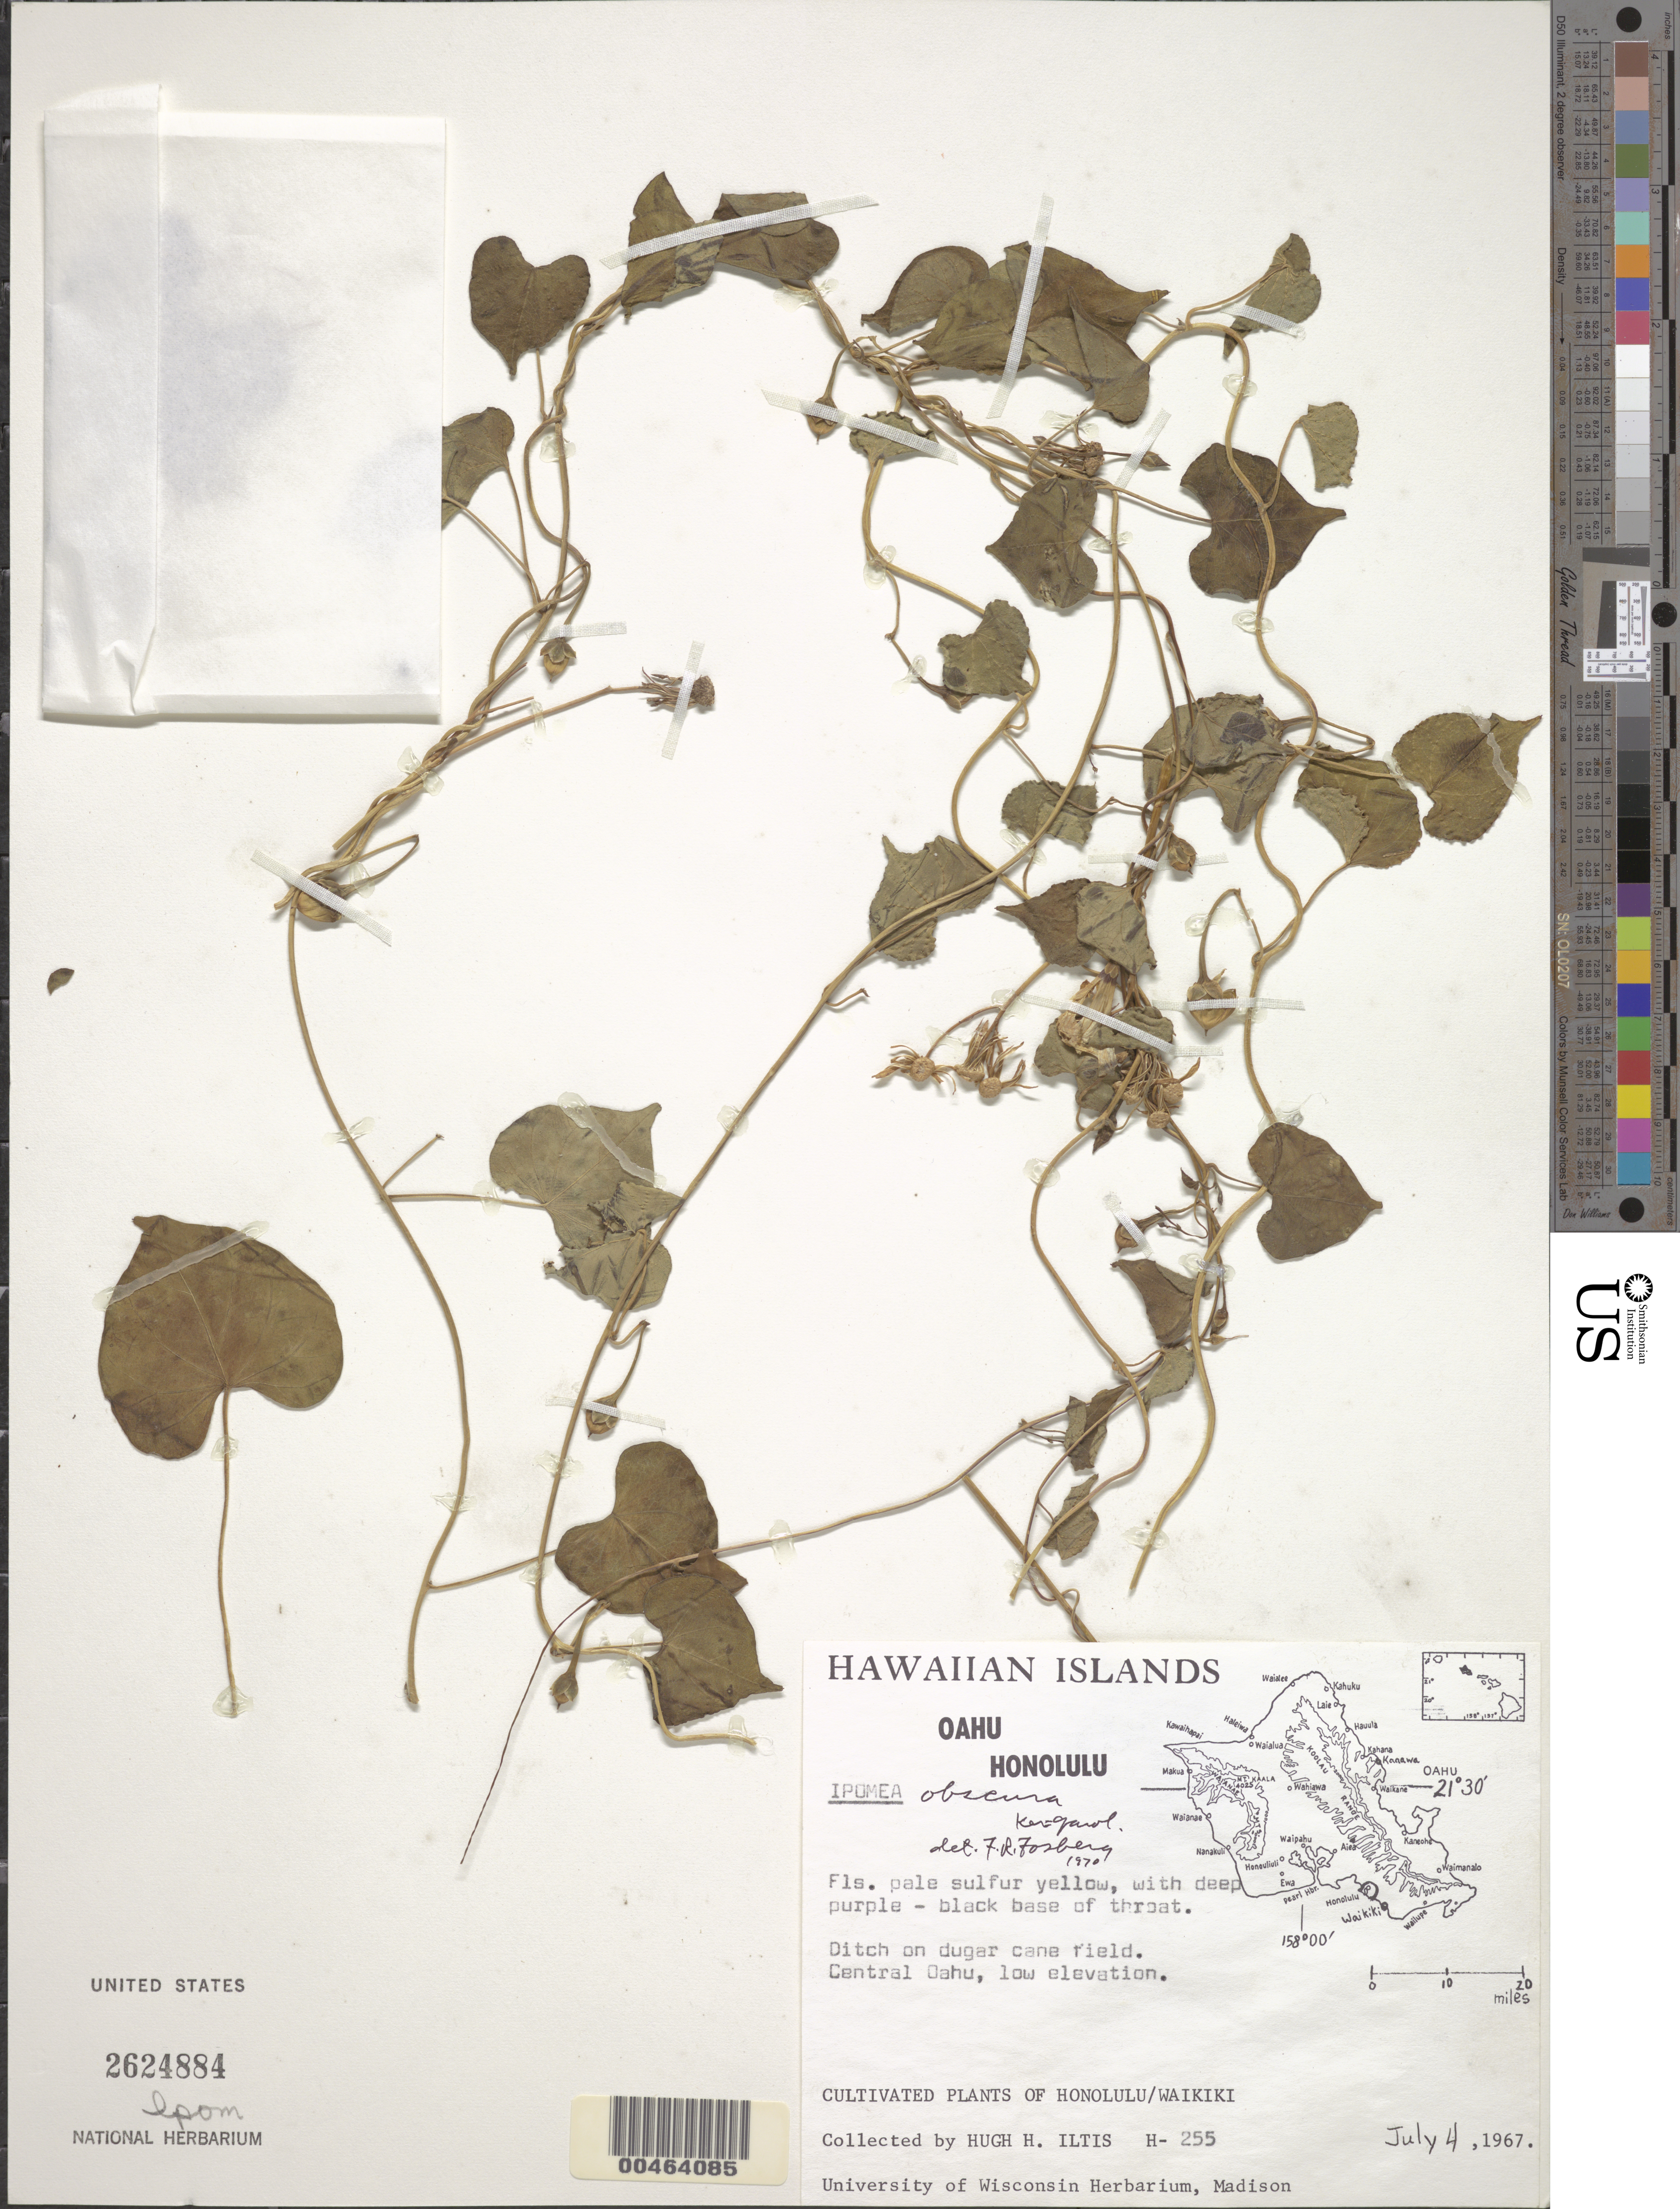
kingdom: Plantae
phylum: Tracheophyta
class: Magnoliopsida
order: Solanales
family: Convolvulaceae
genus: Ipomoea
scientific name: Ipomoea obscura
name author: (L.) Ker Gawl.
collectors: H. H. Iltis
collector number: H-255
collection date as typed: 4 Jul 1967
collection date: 1967-07-04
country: United States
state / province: Hawaii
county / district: Honolulu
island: Oahu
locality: Honolulu: Ditch on sugar cane field. Central Oahu, low elevation. Cultivated plants of Honolulu/Waikiki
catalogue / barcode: US 2624884